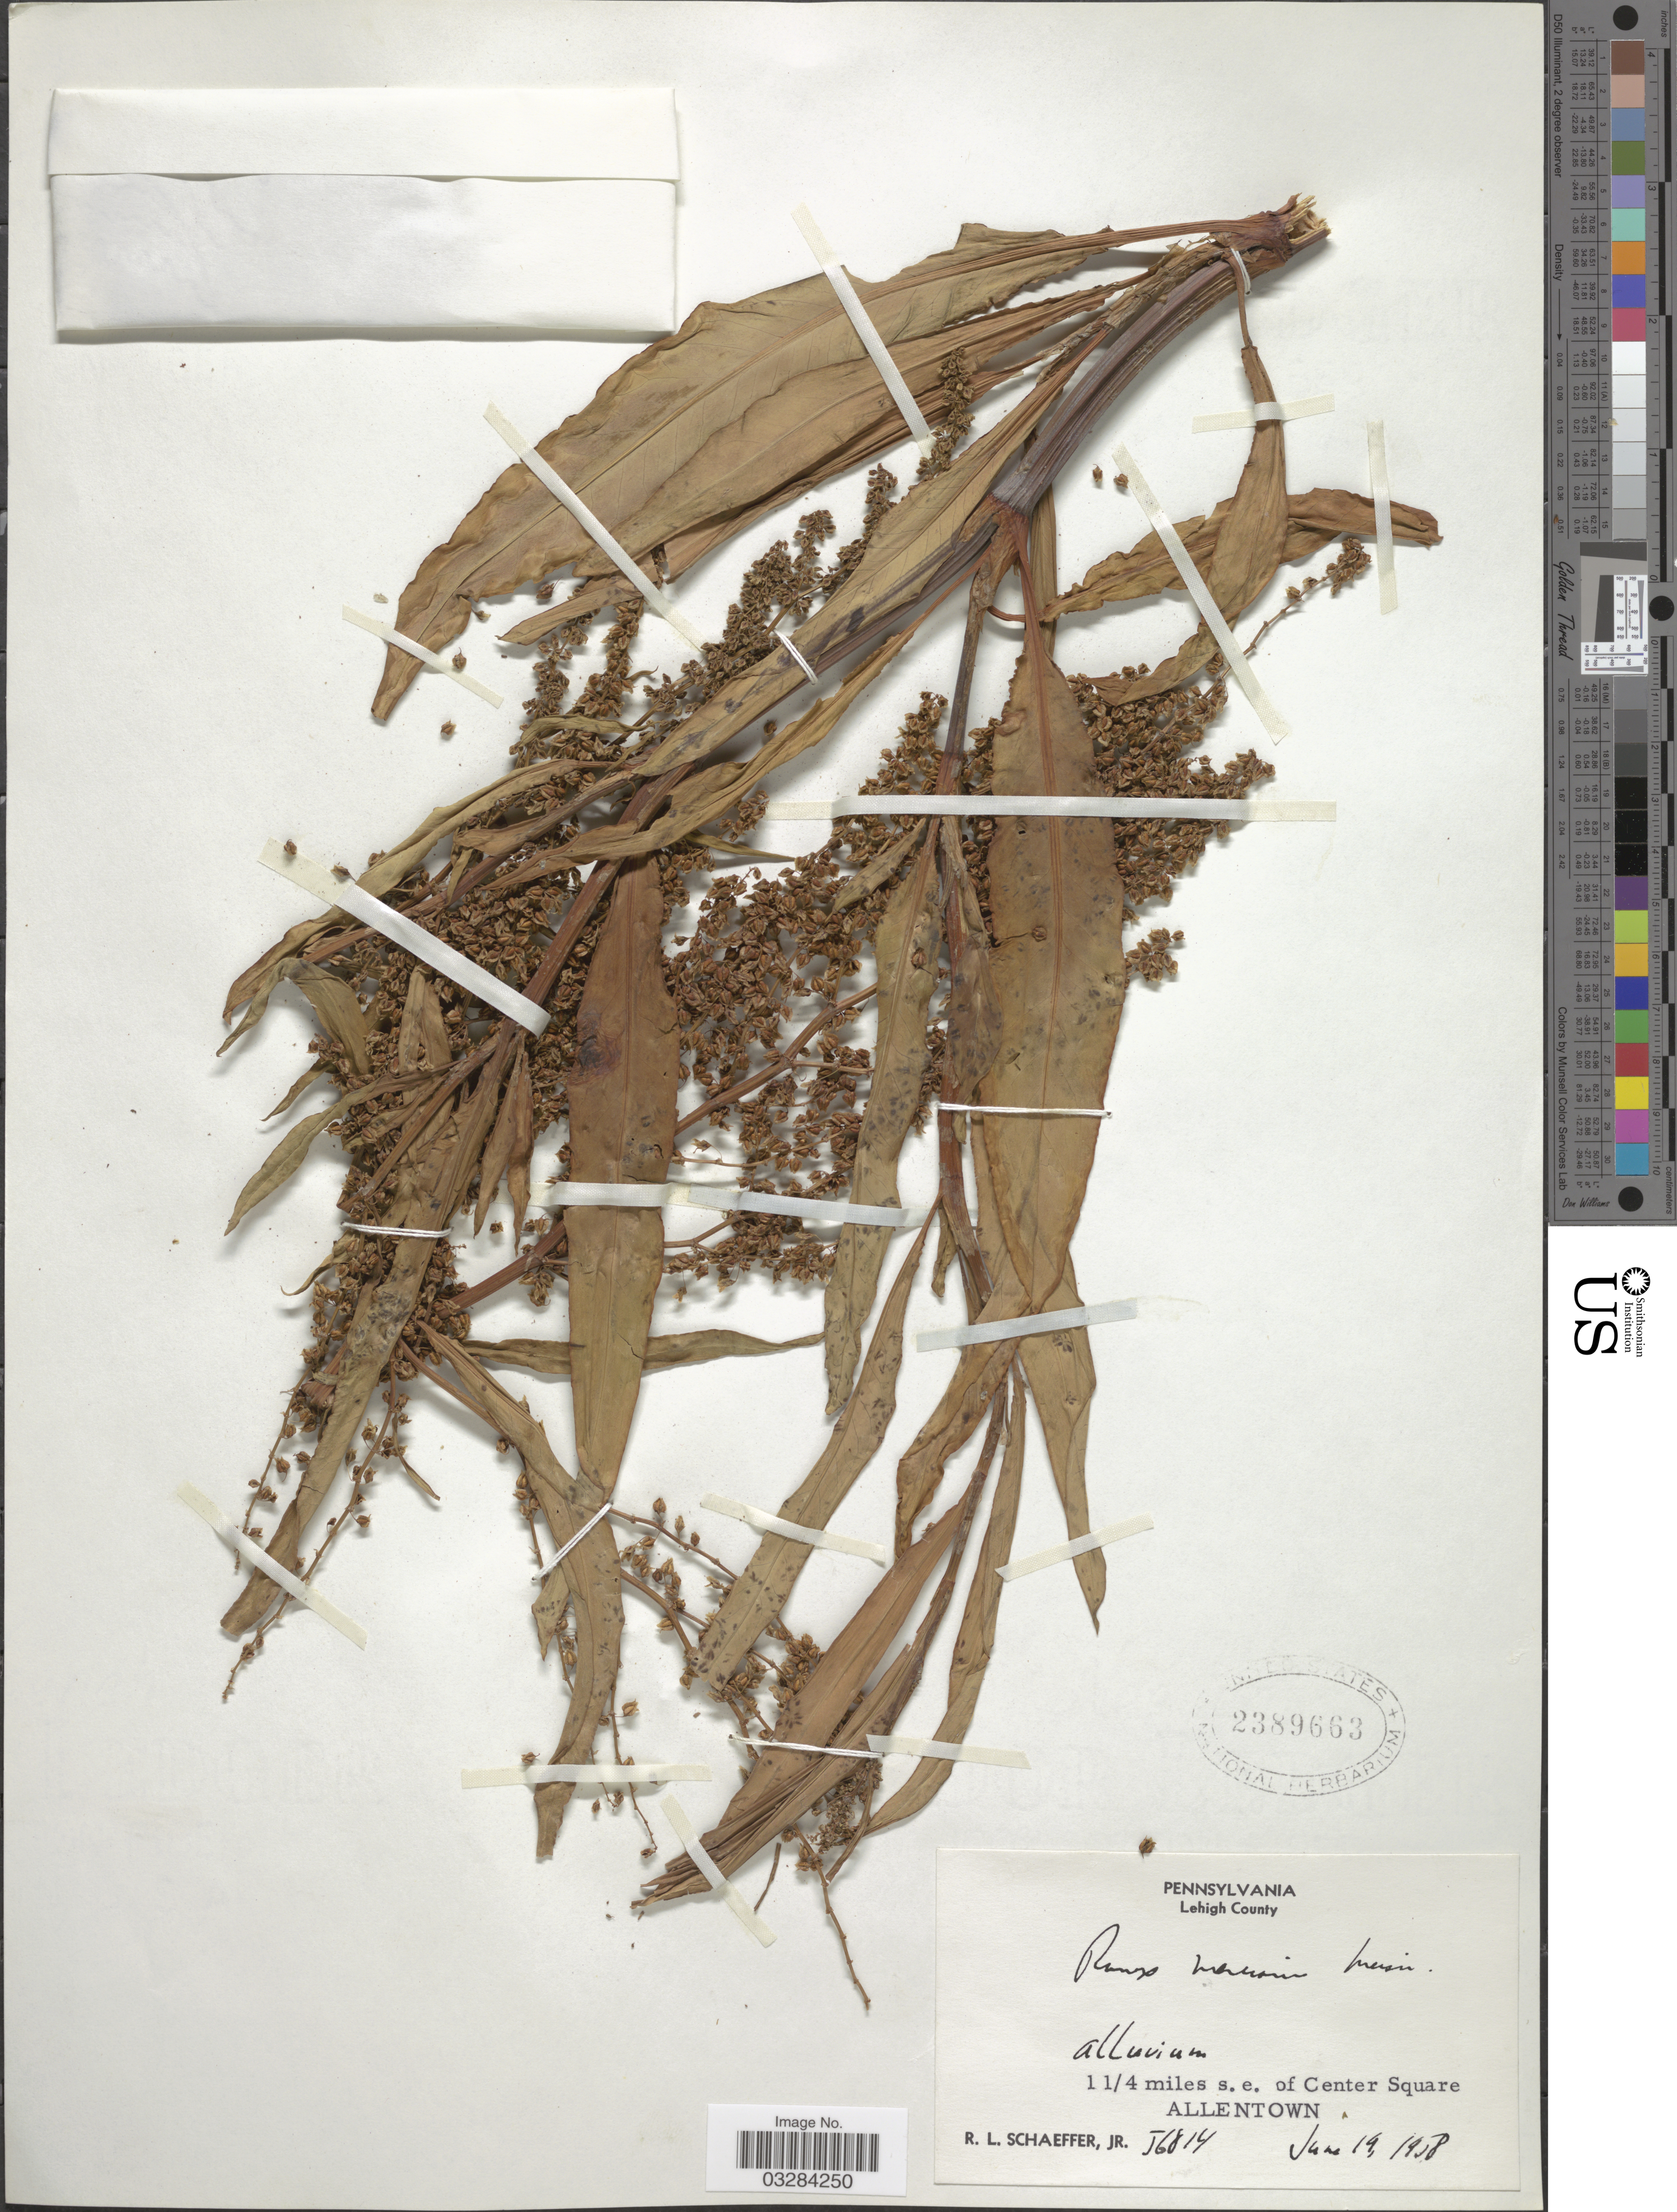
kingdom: Plantae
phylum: Tracheophyta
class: Magnoliopsida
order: Caryophyllales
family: Polygonaceae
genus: Rumex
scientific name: Rumex mexicanus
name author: Meisn.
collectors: R. L. Schaeffer Jr.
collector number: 56814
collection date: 1958-06-19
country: United States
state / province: Pennsylvania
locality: Lehigh County. 1 1/4 miles s.e. of Center Square. Allentown.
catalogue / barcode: US 2389663